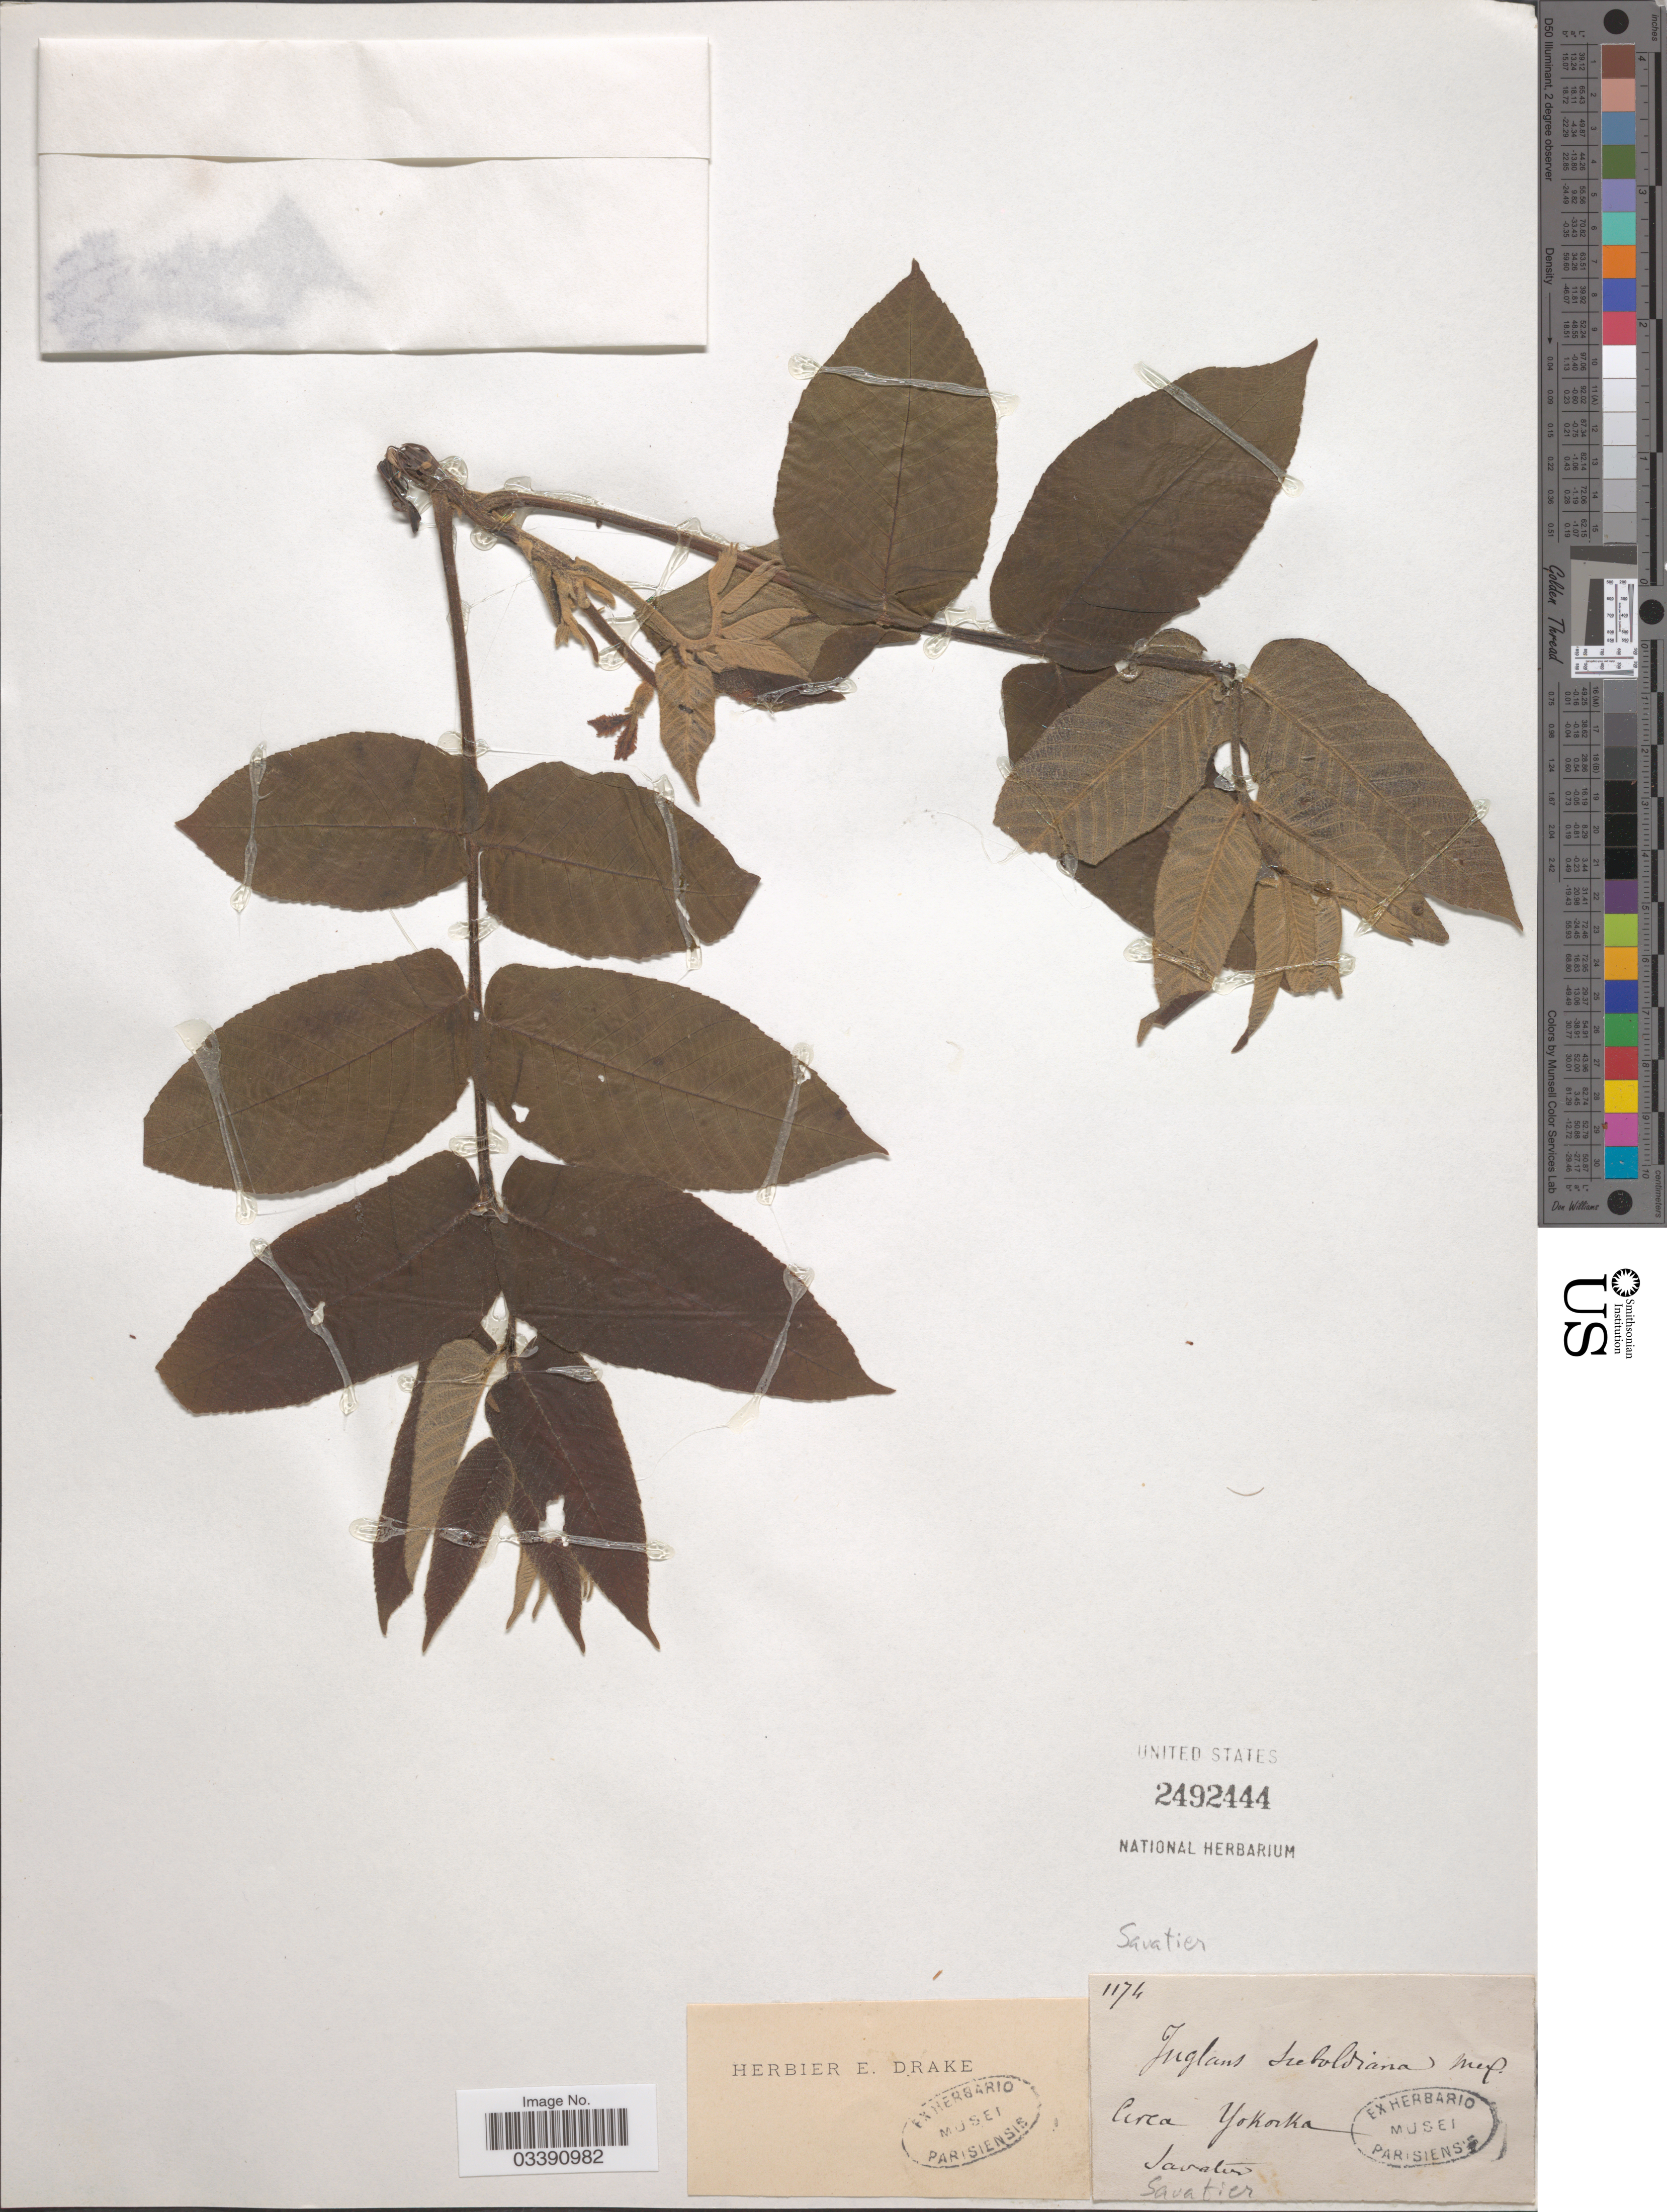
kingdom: Plantae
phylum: Tracheophyta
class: Magnoliopsida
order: Fagales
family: Juglandaceae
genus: Juglans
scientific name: Juglans sieboldiana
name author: Maxim.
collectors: Savatier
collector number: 1174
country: Japan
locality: Circa Yokoska.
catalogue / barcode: US 2492444